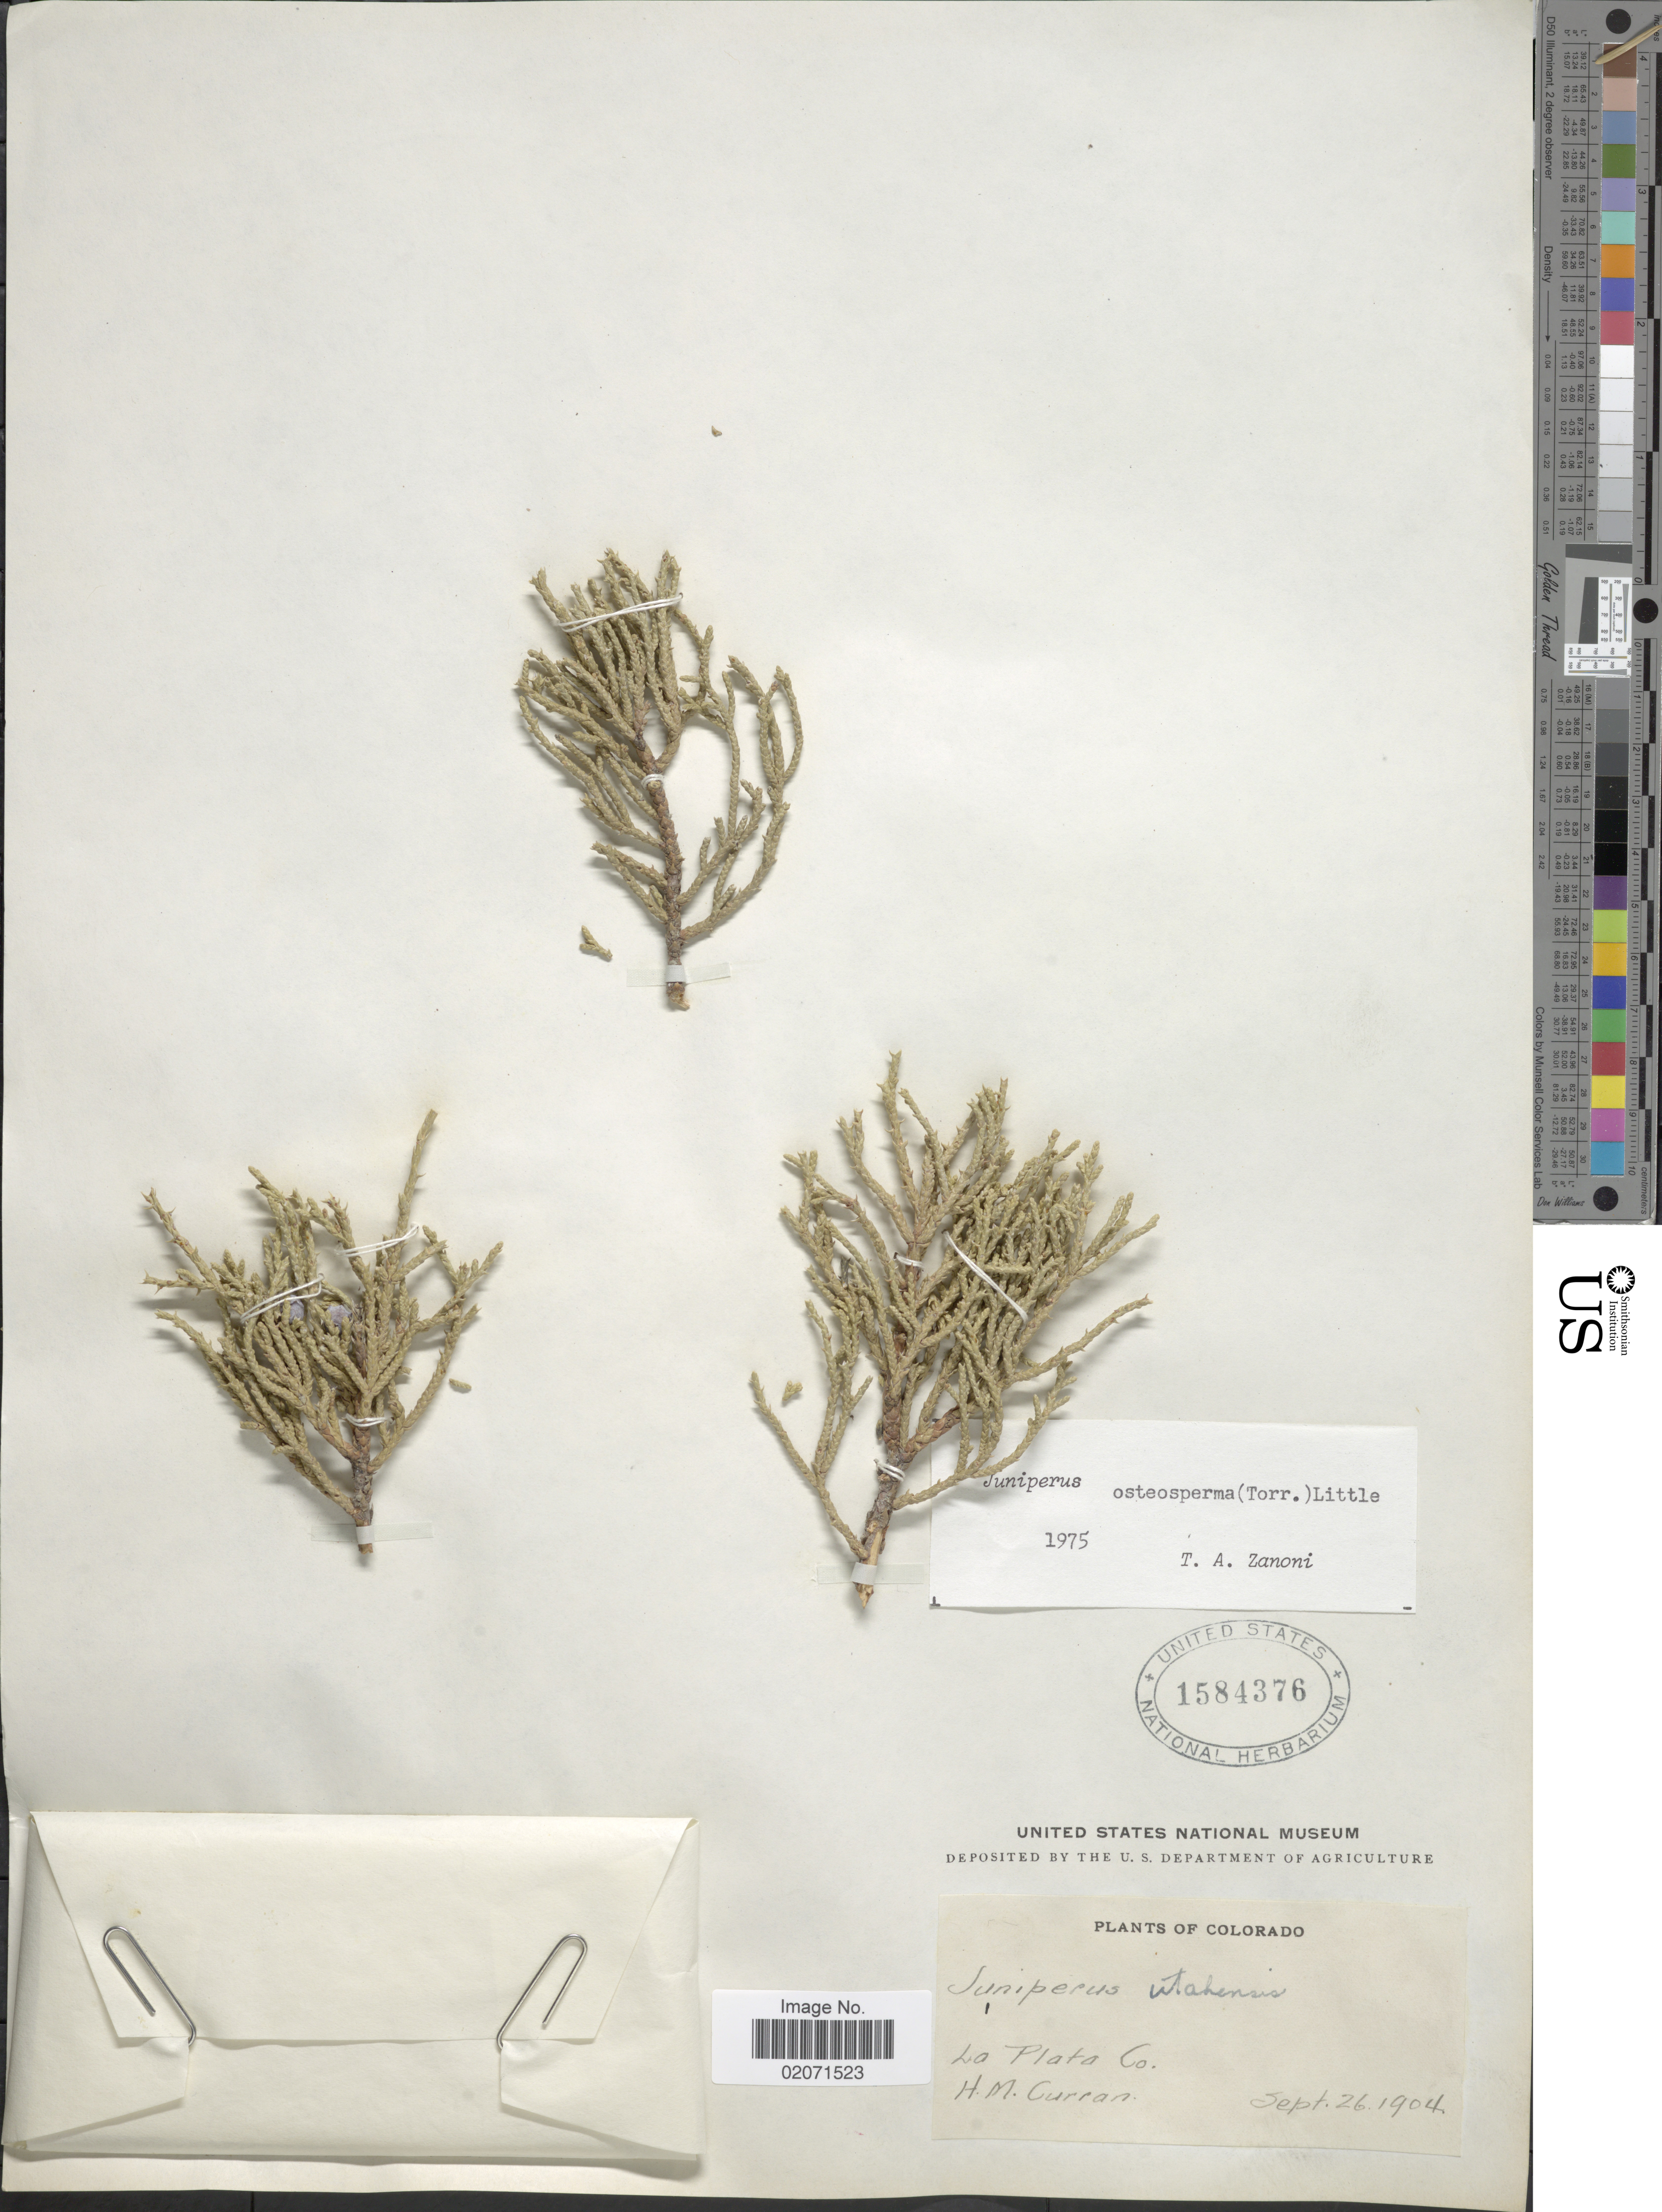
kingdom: Plantae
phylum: Tracheophyta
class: Pinopsida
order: Pinales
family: Cupressaceae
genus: Juniperus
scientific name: Juniperus osteosperma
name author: (Torr.) Little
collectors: H. M. Curran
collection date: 1904-09-26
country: United States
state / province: Colorado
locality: La Plata Co.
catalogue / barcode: US 1584376